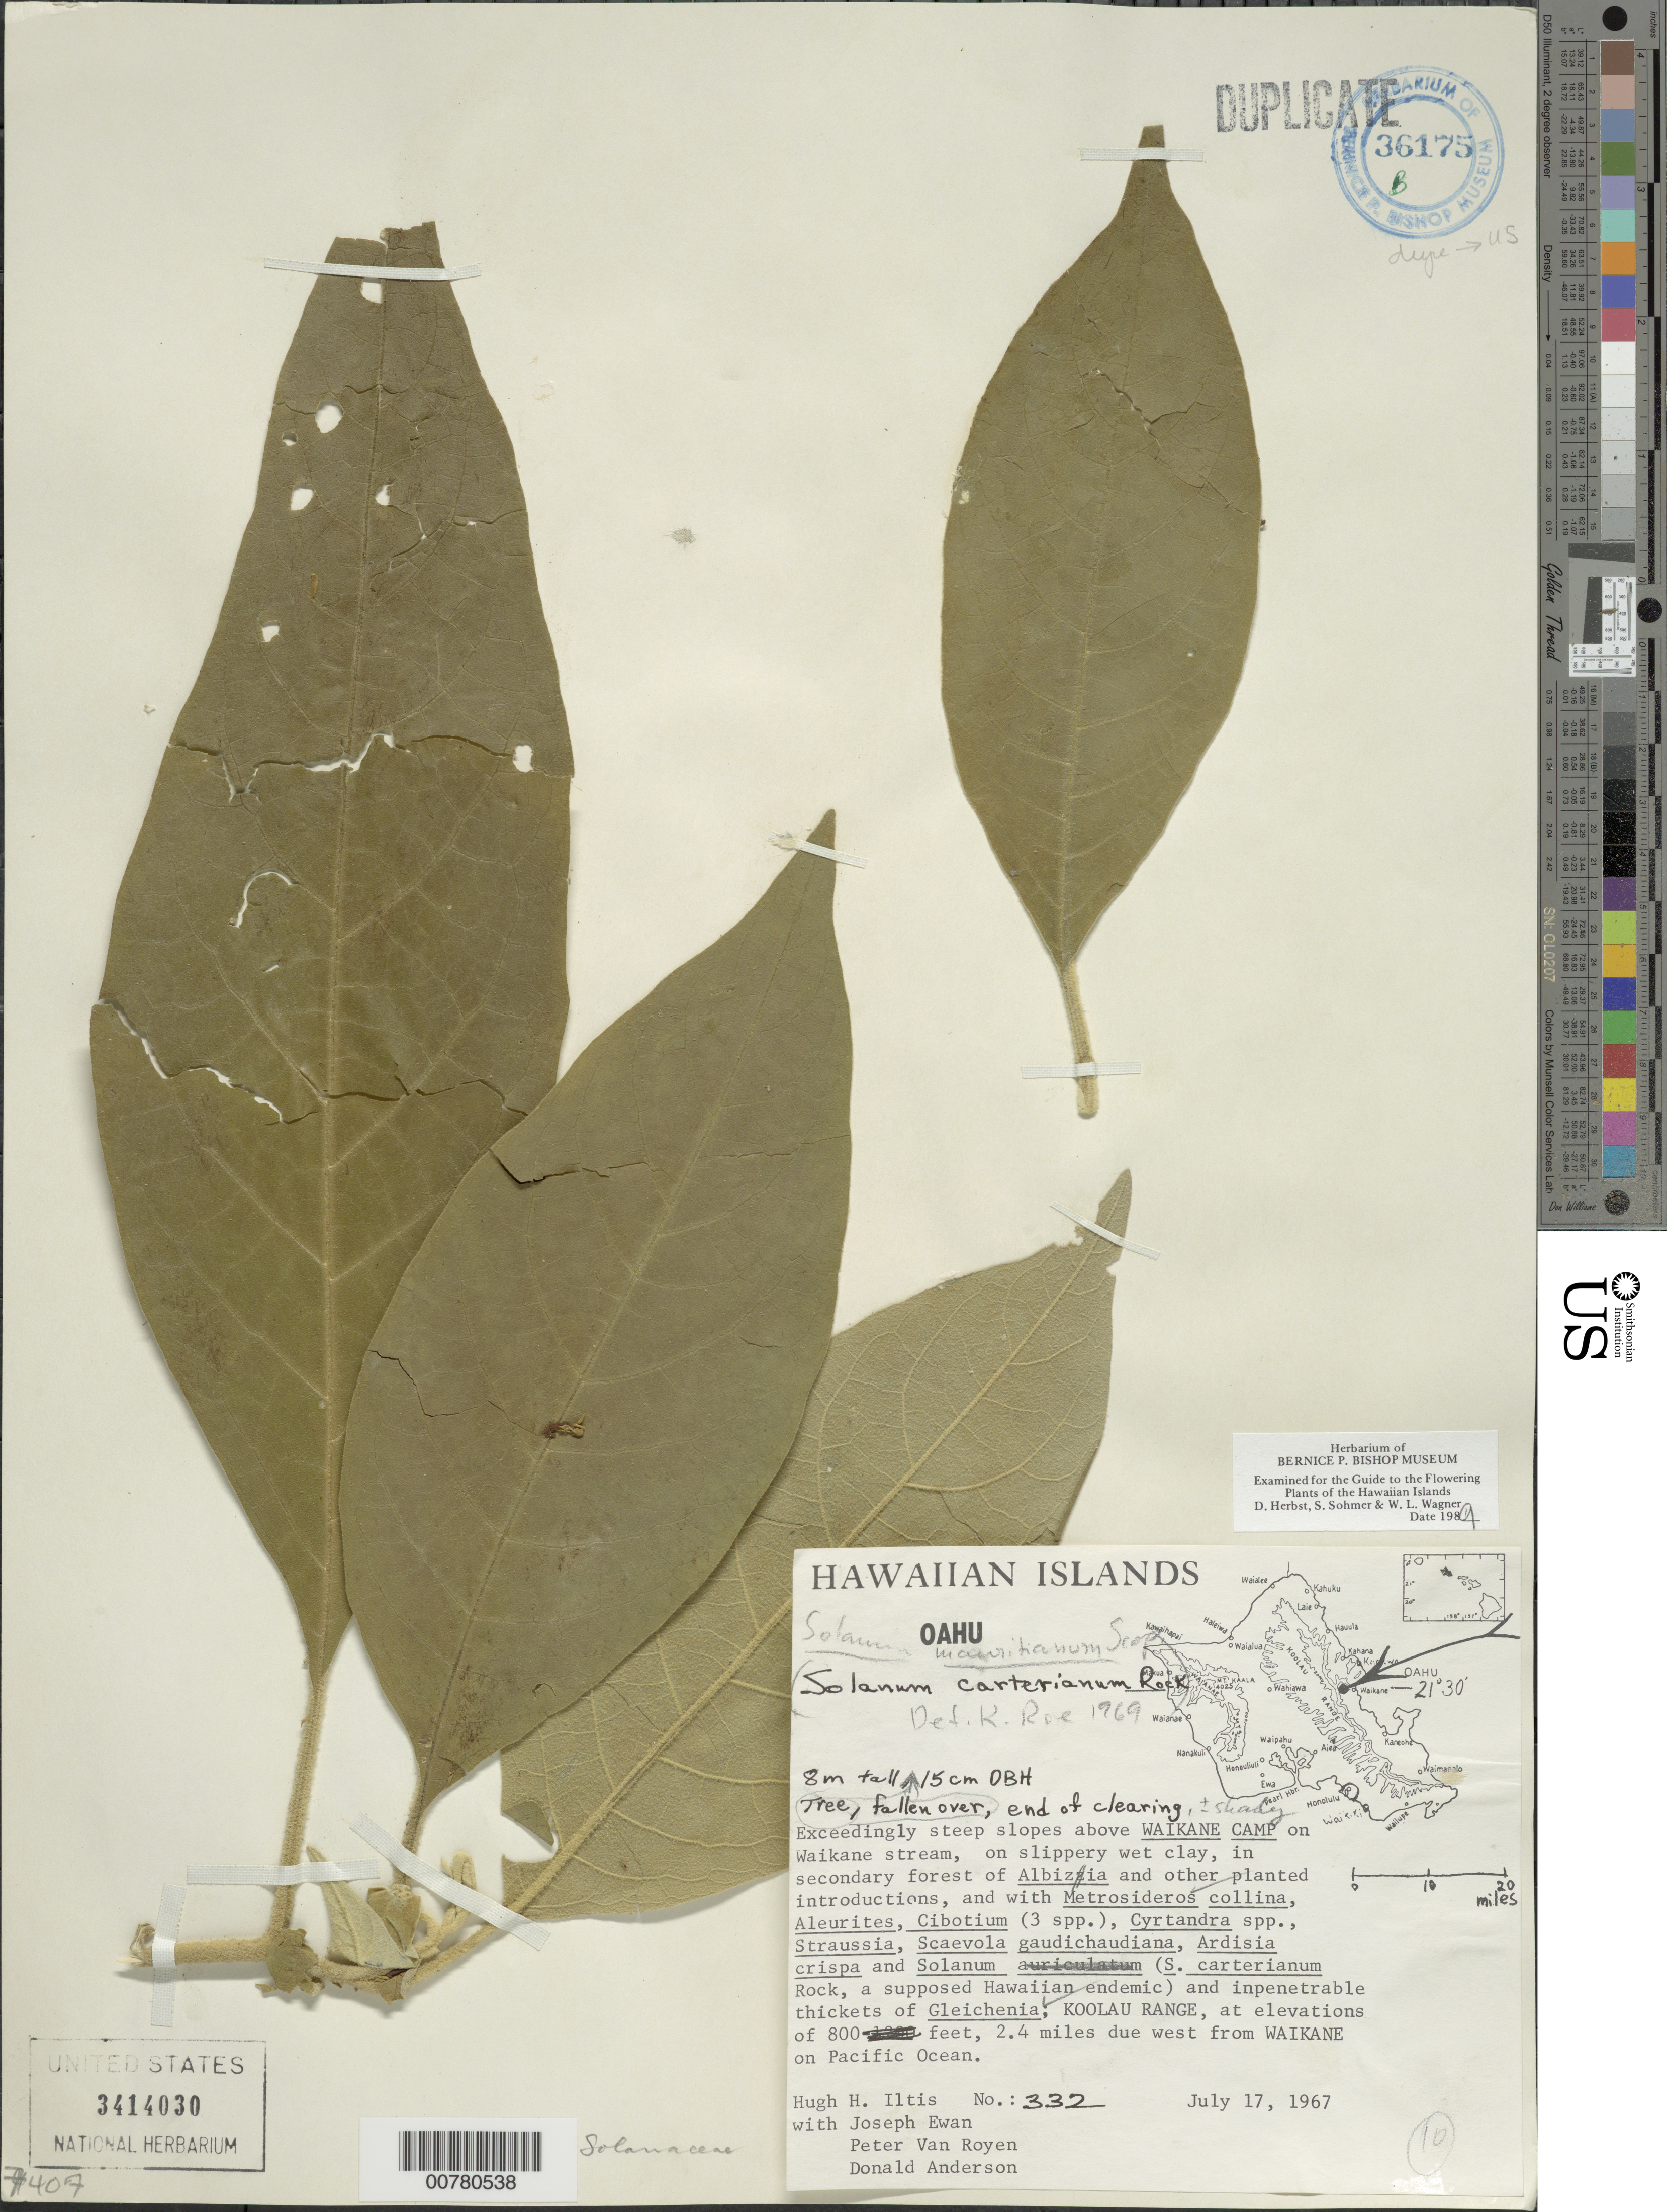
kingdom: Plantae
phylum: Tracheophyta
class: Magnoliopsida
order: Solanales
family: Solanaceae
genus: Solanum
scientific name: Solanum mauritianum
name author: Scop.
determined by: Wagner, W. L.; Herbst, D. R.; Sohmer, S. H.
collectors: H. H. Iltis, J. A. Ewan, P. van Royen & D. Anderson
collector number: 332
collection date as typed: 17 Jul 1967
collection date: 1967-07-17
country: United States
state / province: Hawaii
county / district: Honolulu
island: Oahu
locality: above Waikane Camp on Waikane Stream, Koolau range, 2.4 miles due west from Waikane on Pacific Ocean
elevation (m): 800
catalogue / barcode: US 3414030